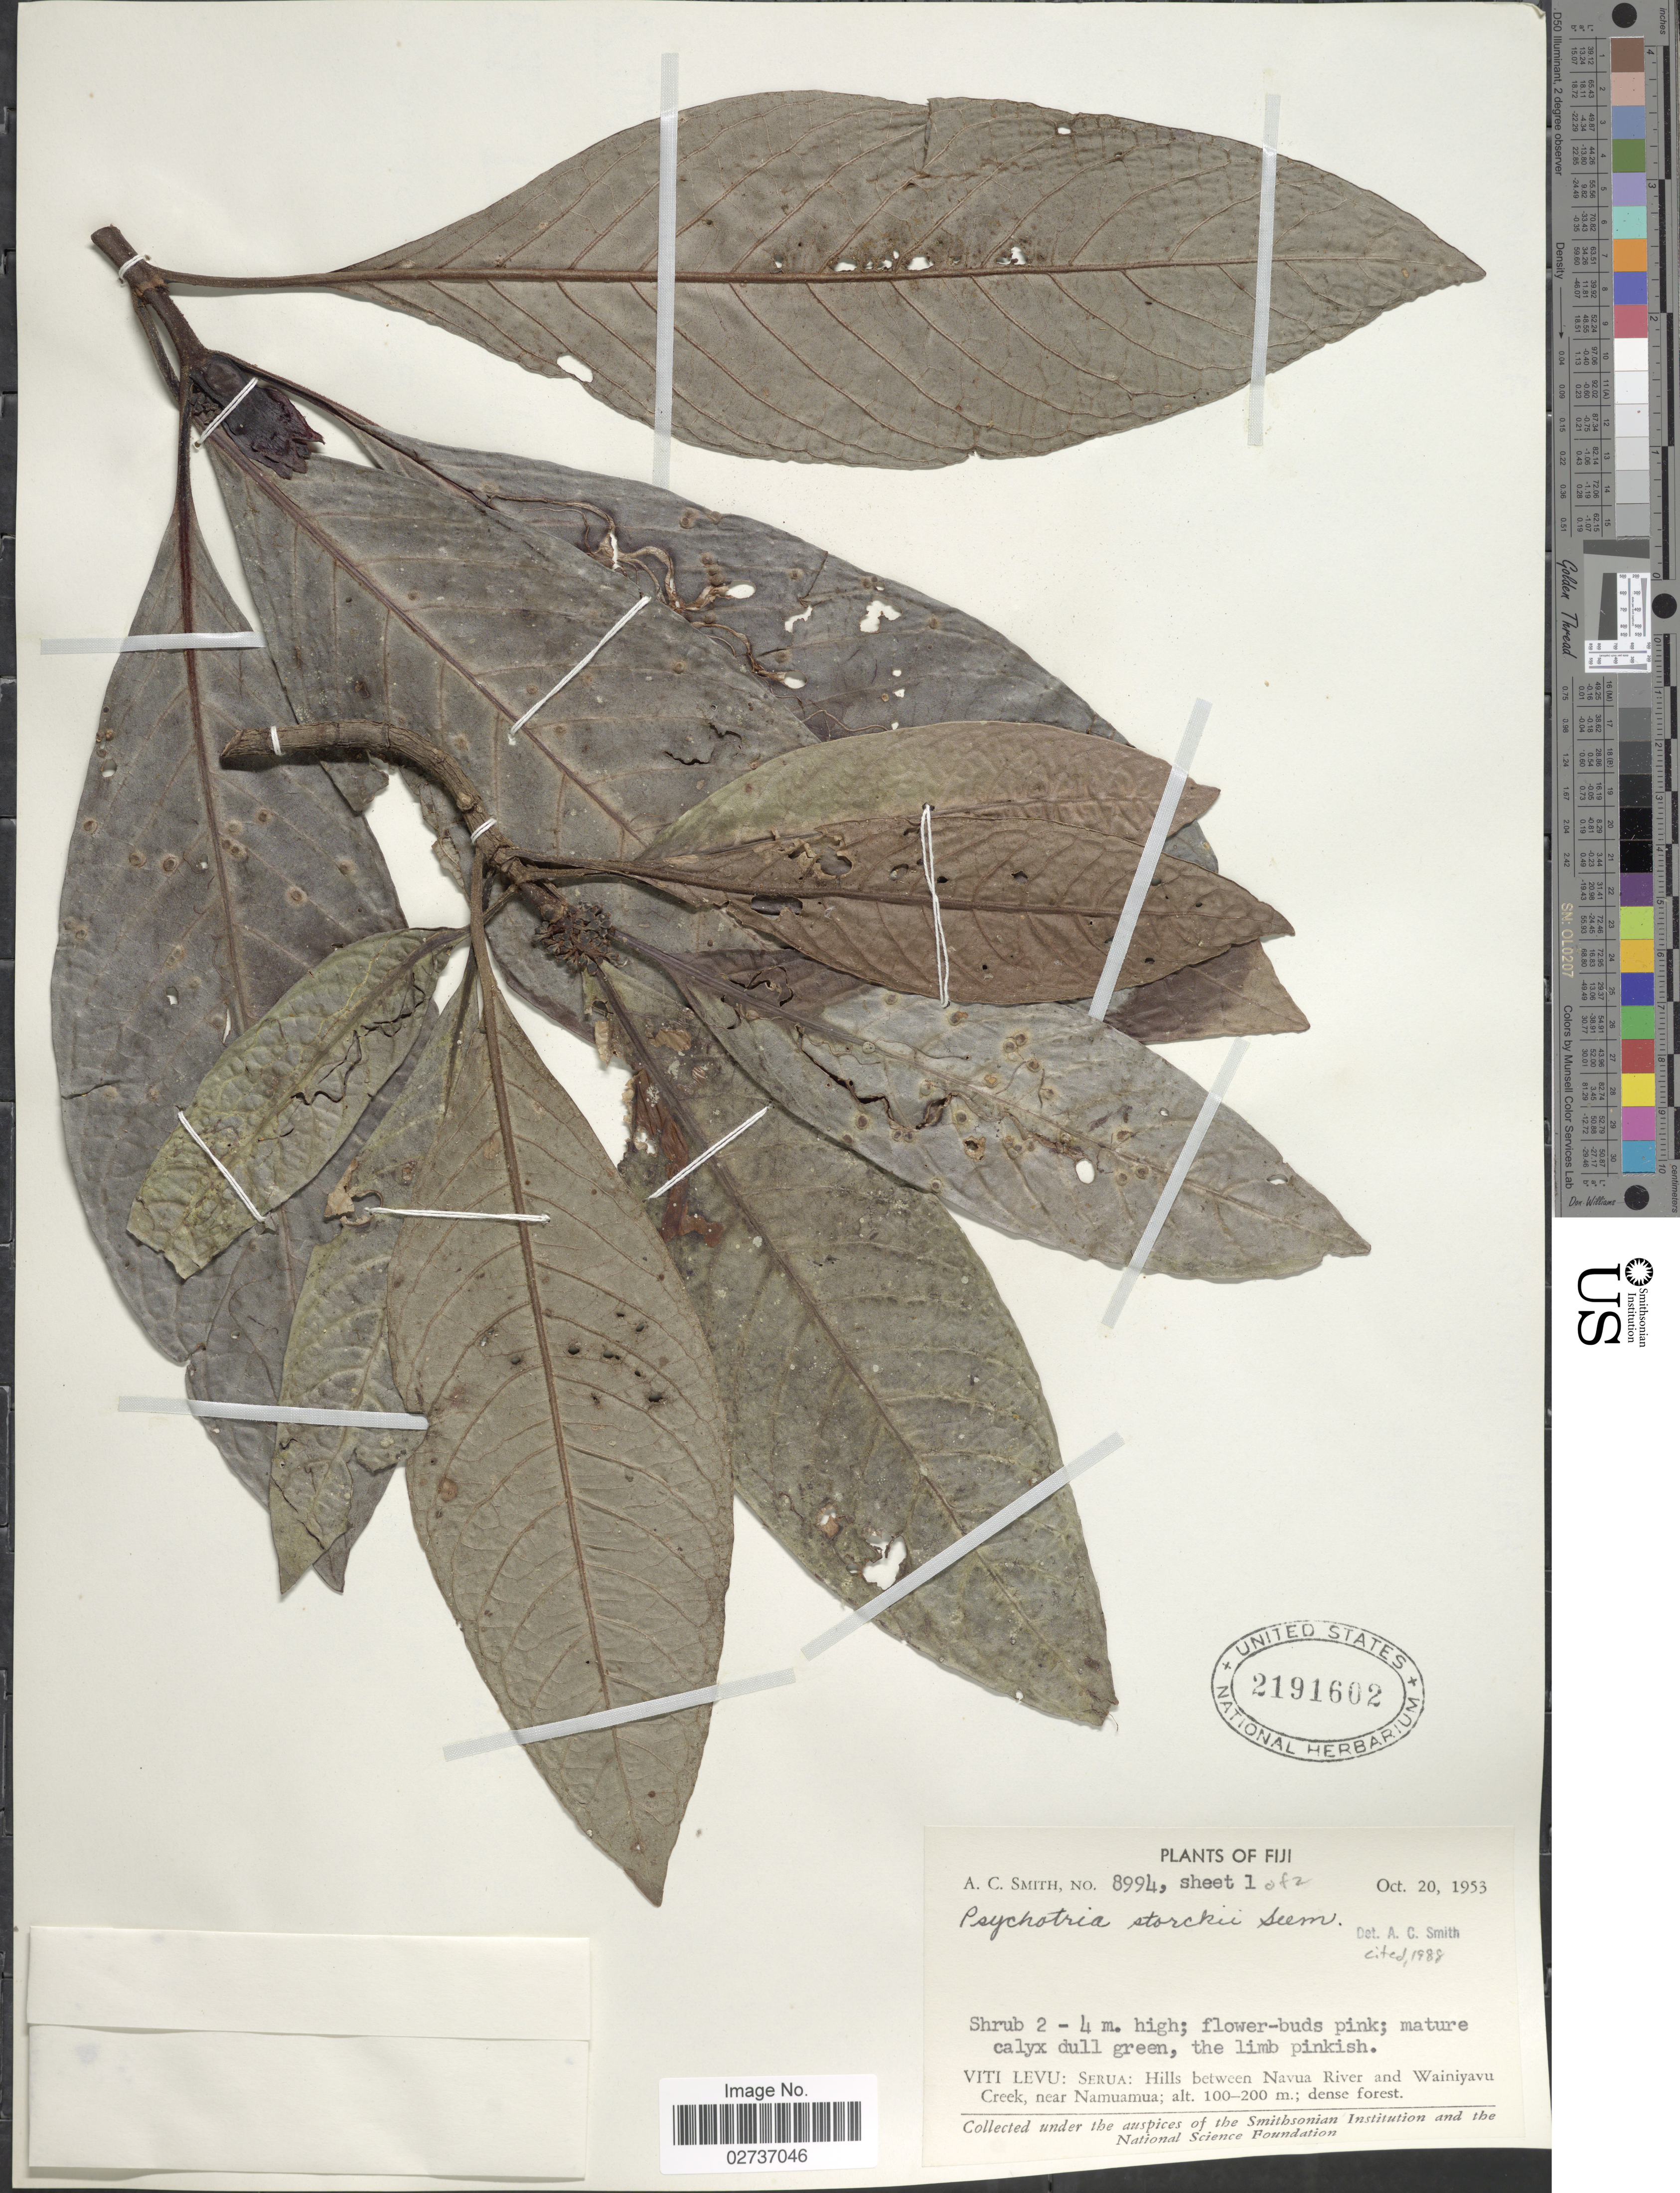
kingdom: Plantae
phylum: Tracheophyta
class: Magnoliopsida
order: Gentianales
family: Rubiaceae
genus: Psychotria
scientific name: Psychotria storckii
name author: Seem.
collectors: A. C. Smith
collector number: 8994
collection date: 1953-10-20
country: Fiji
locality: Viti Levu: Serua: Hills between Navua River and Wainiyavu Creek, near Namuamua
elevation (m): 100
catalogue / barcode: US 2191602